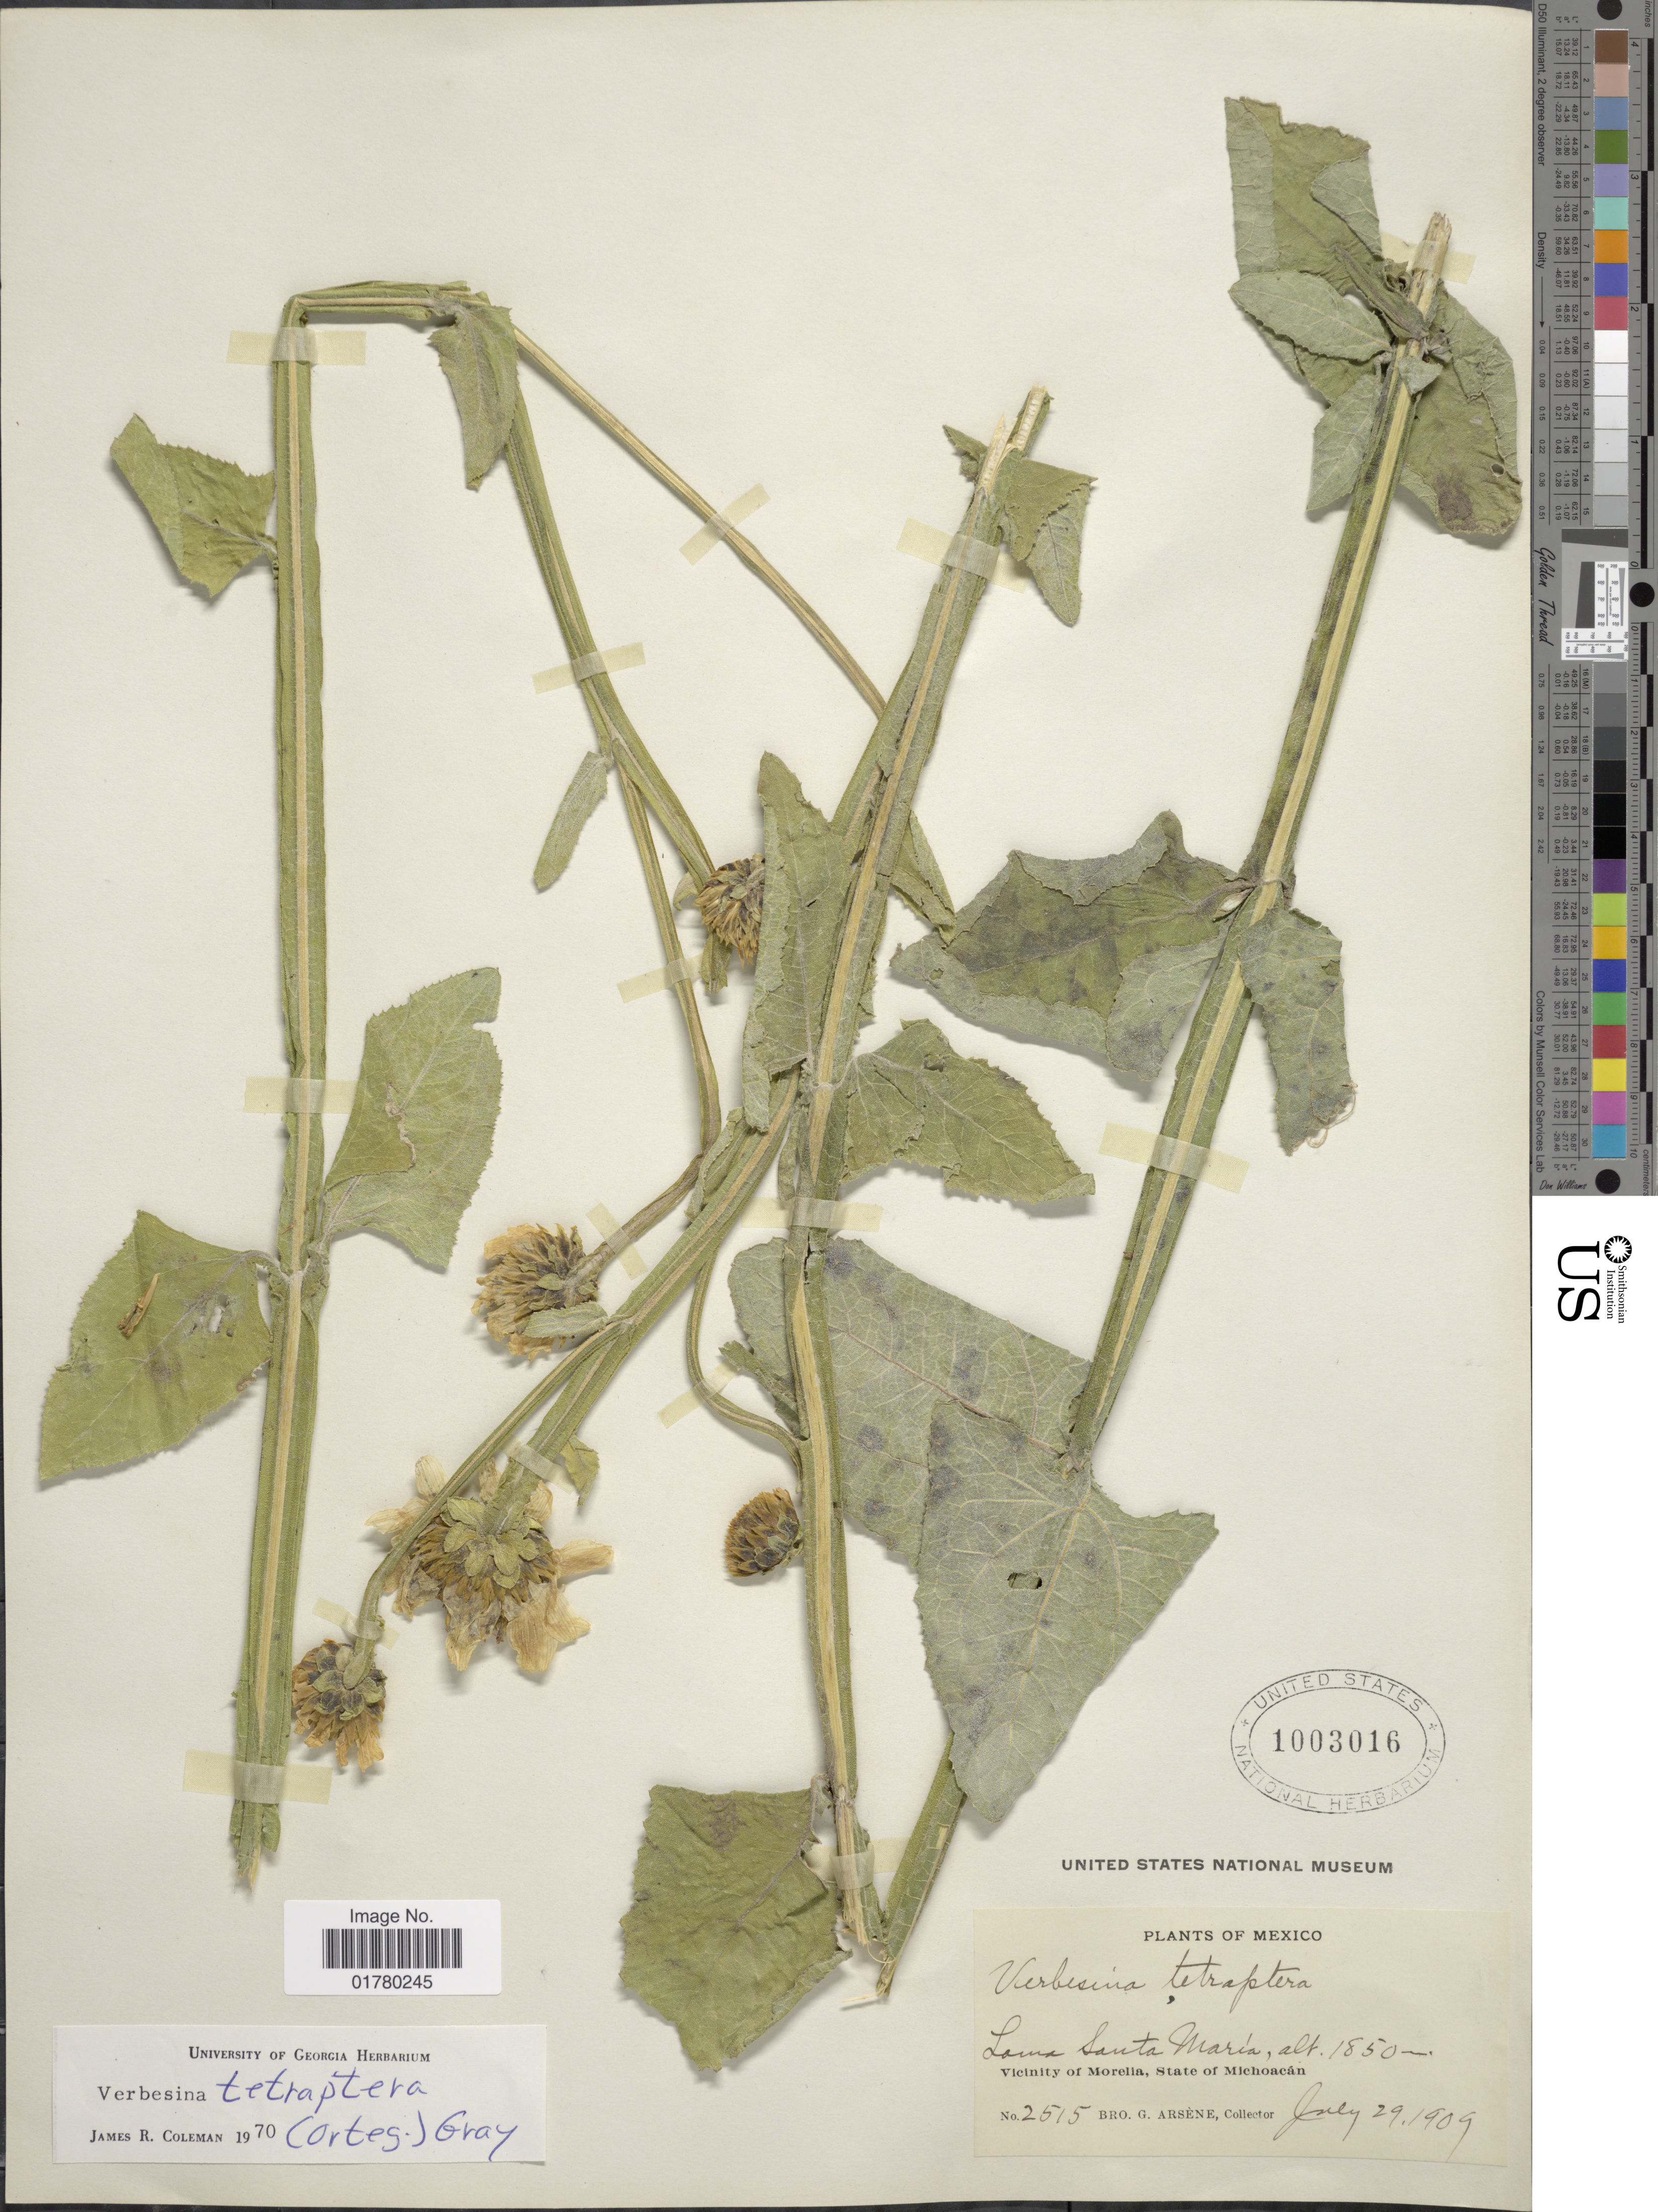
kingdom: Plantae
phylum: Tracheophyta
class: Magnoliopsida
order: Asterales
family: Asteraceae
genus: Verbesina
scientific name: Verbesina tetraptera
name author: (Ortega) A. Gray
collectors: Bro. G. Arsène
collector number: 2515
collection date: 1909-07-29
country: Mexico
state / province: Michoacán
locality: Loma Santa María, Vicinity of Morelia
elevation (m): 1850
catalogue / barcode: US 1003016